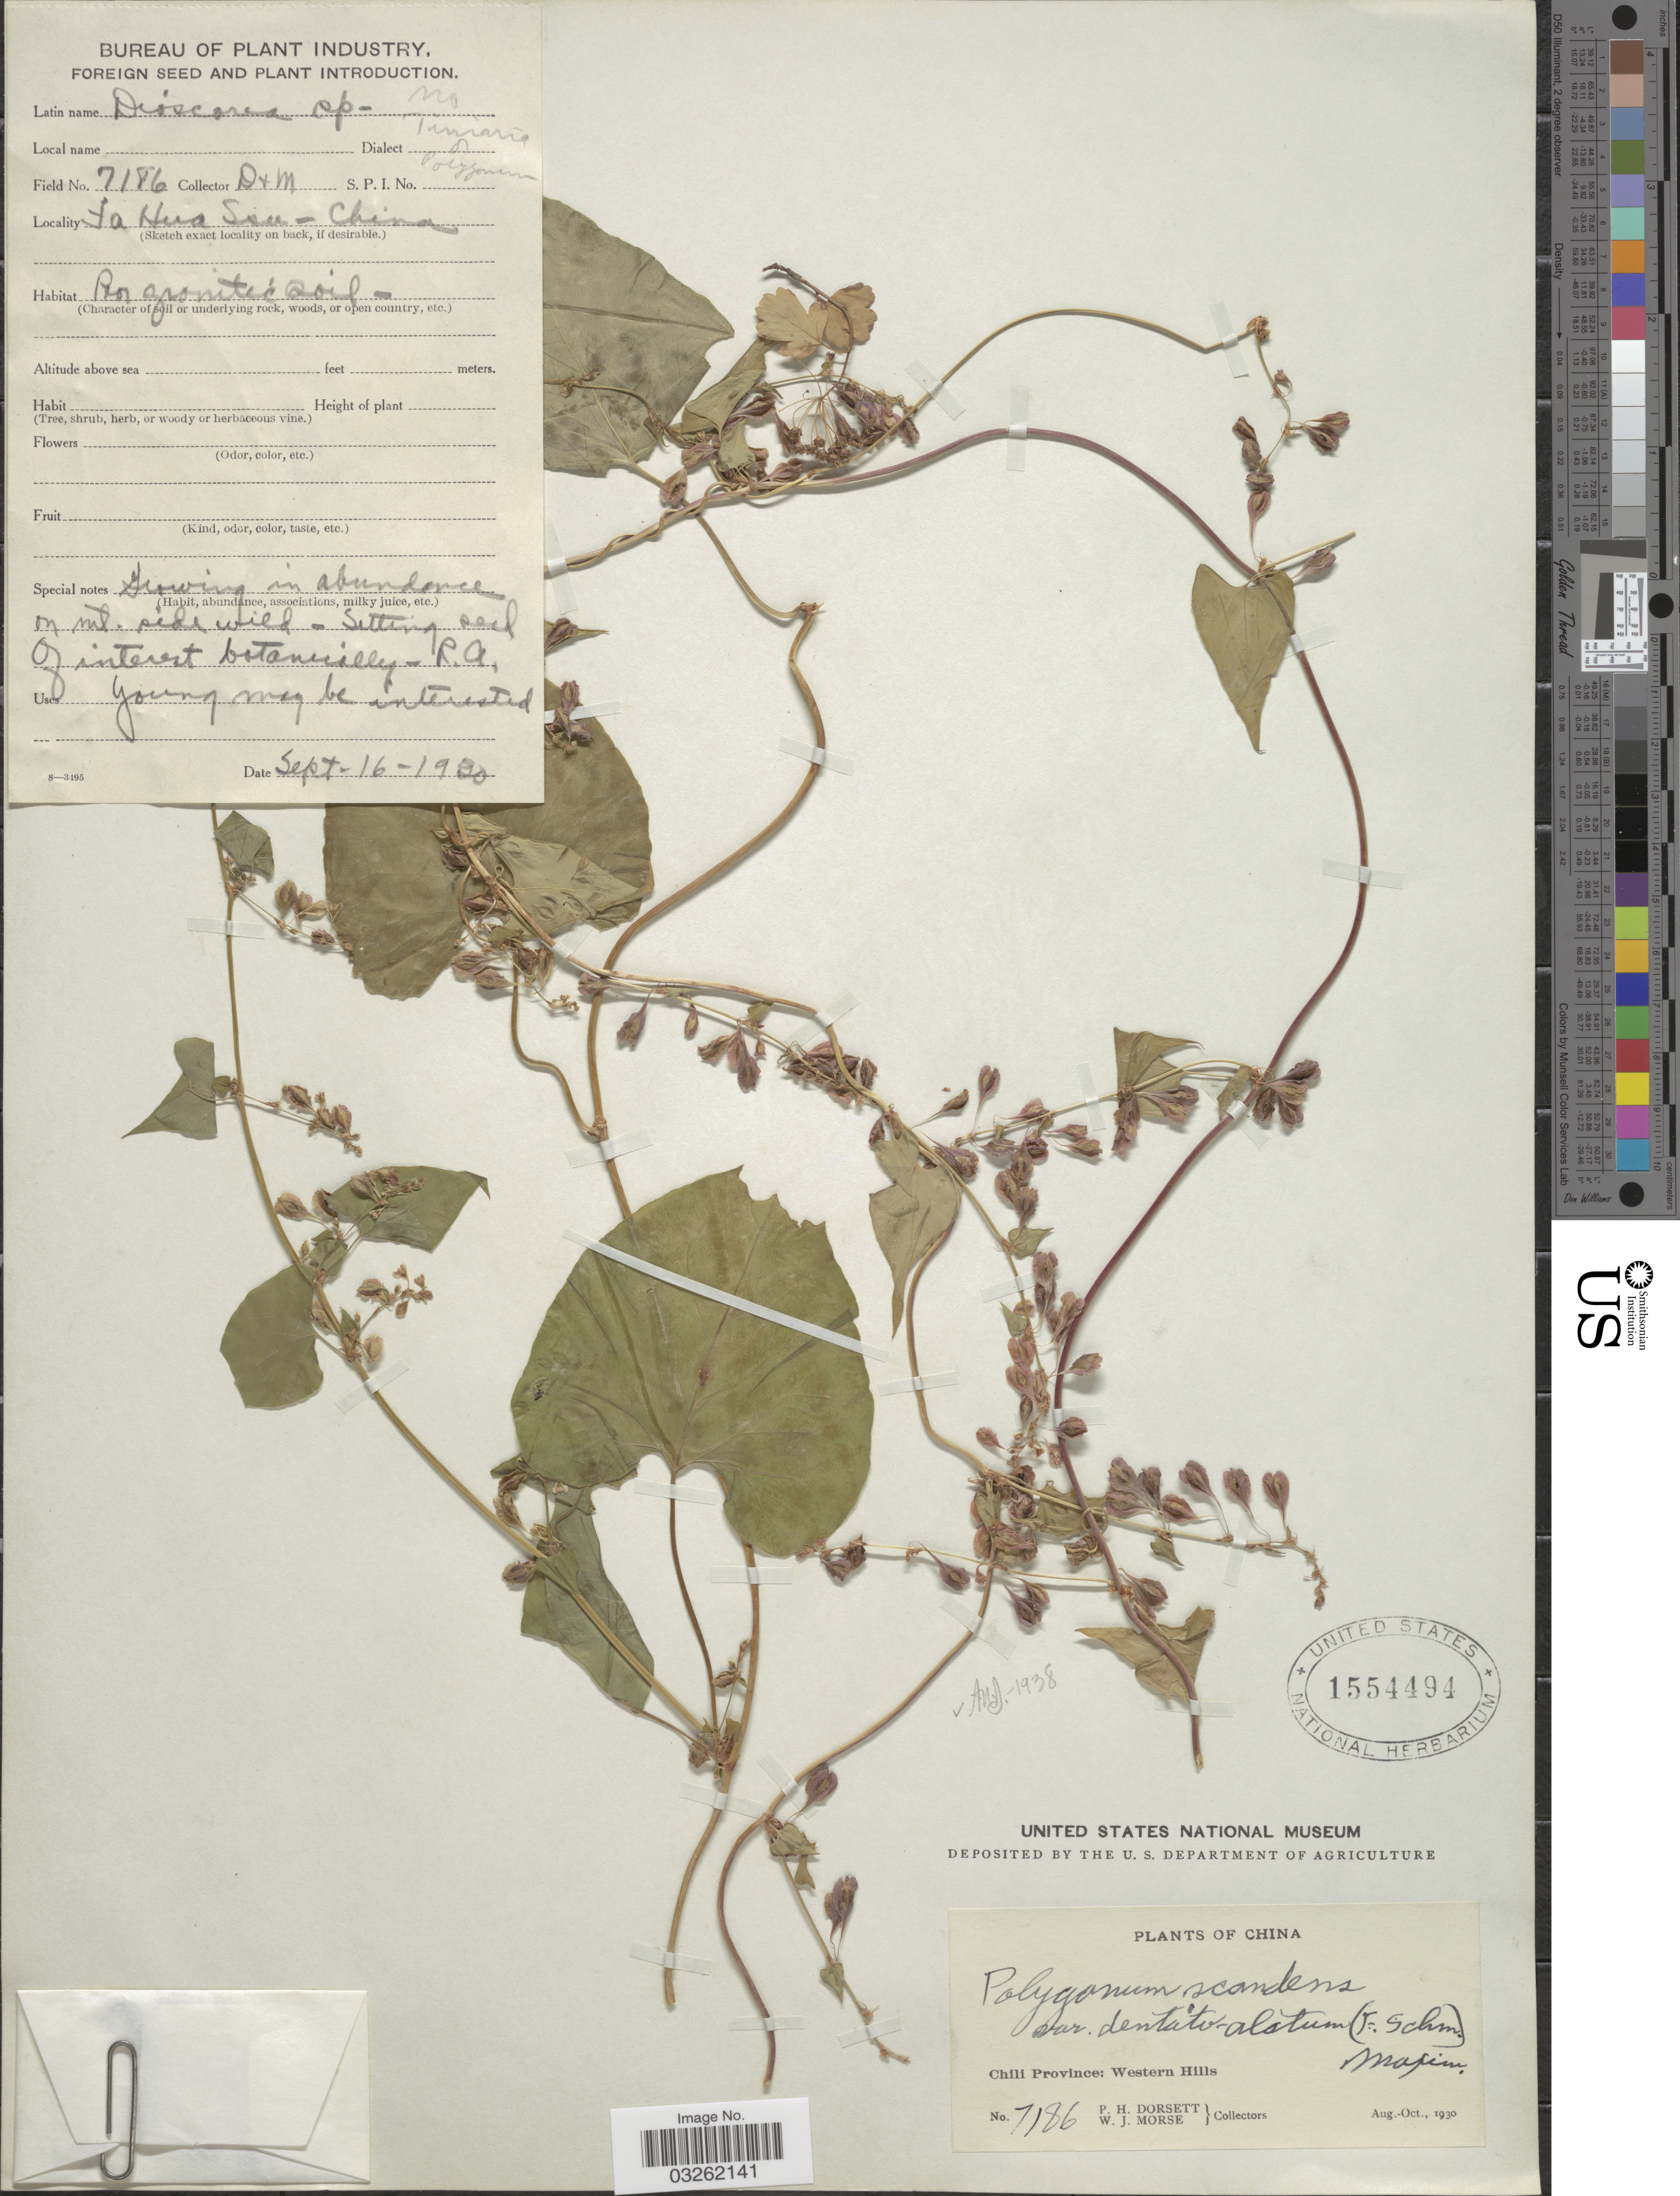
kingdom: Plantae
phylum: Tracheophyta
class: Magnoliopsida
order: Caryophyllales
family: Polygonaceae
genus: Fallopia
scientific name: Fallopia dentatoalata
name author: (F. Schmidt) Holub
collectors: P. H. Dorsett & W. J. Morse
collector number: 7186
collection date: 1930-09-16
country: China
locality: Chili Province: Western Hills. Fa Hua Szu [interpreted].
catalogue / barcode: US 1554494